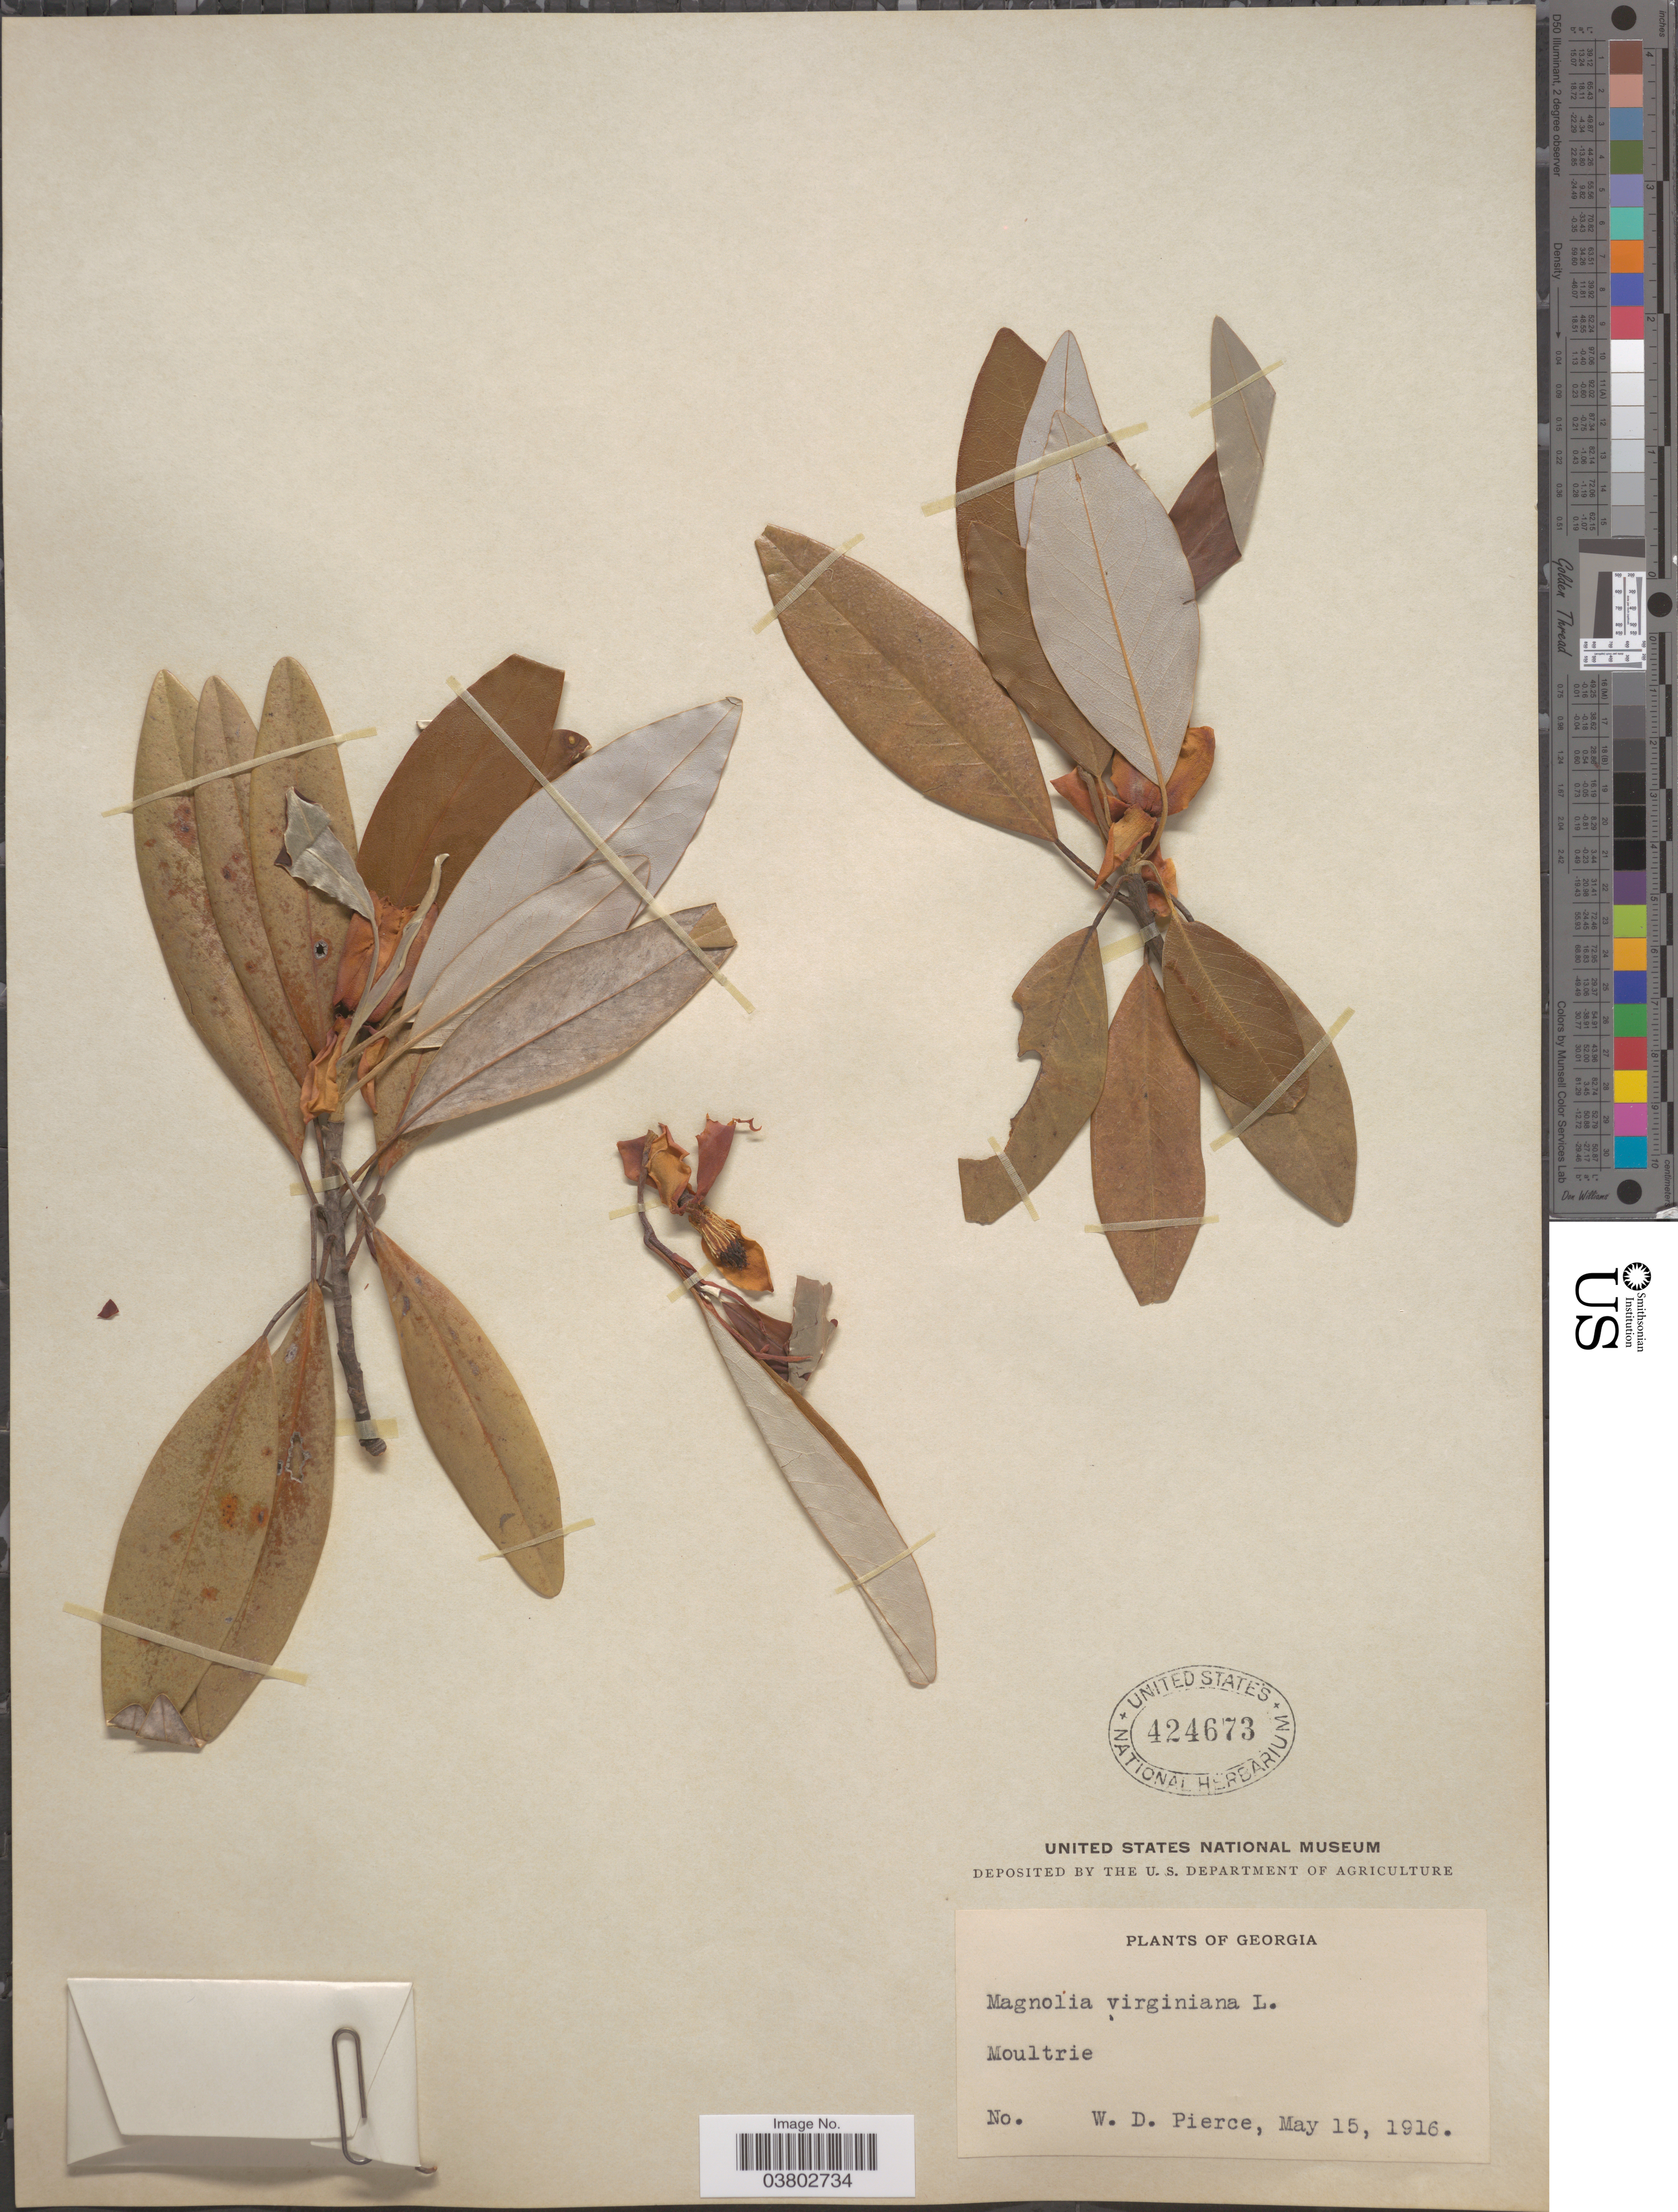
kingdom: Plantae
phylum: Tracheophyta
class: Magnoliopsida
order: Magnoliales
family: Magnoliaceae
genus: Magnolia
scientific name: Magnolia virginiana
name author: L.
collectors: W. Pierce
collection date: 1916-05-15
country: United States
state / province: Georgia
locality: Moultrie.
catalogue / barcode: US 424673